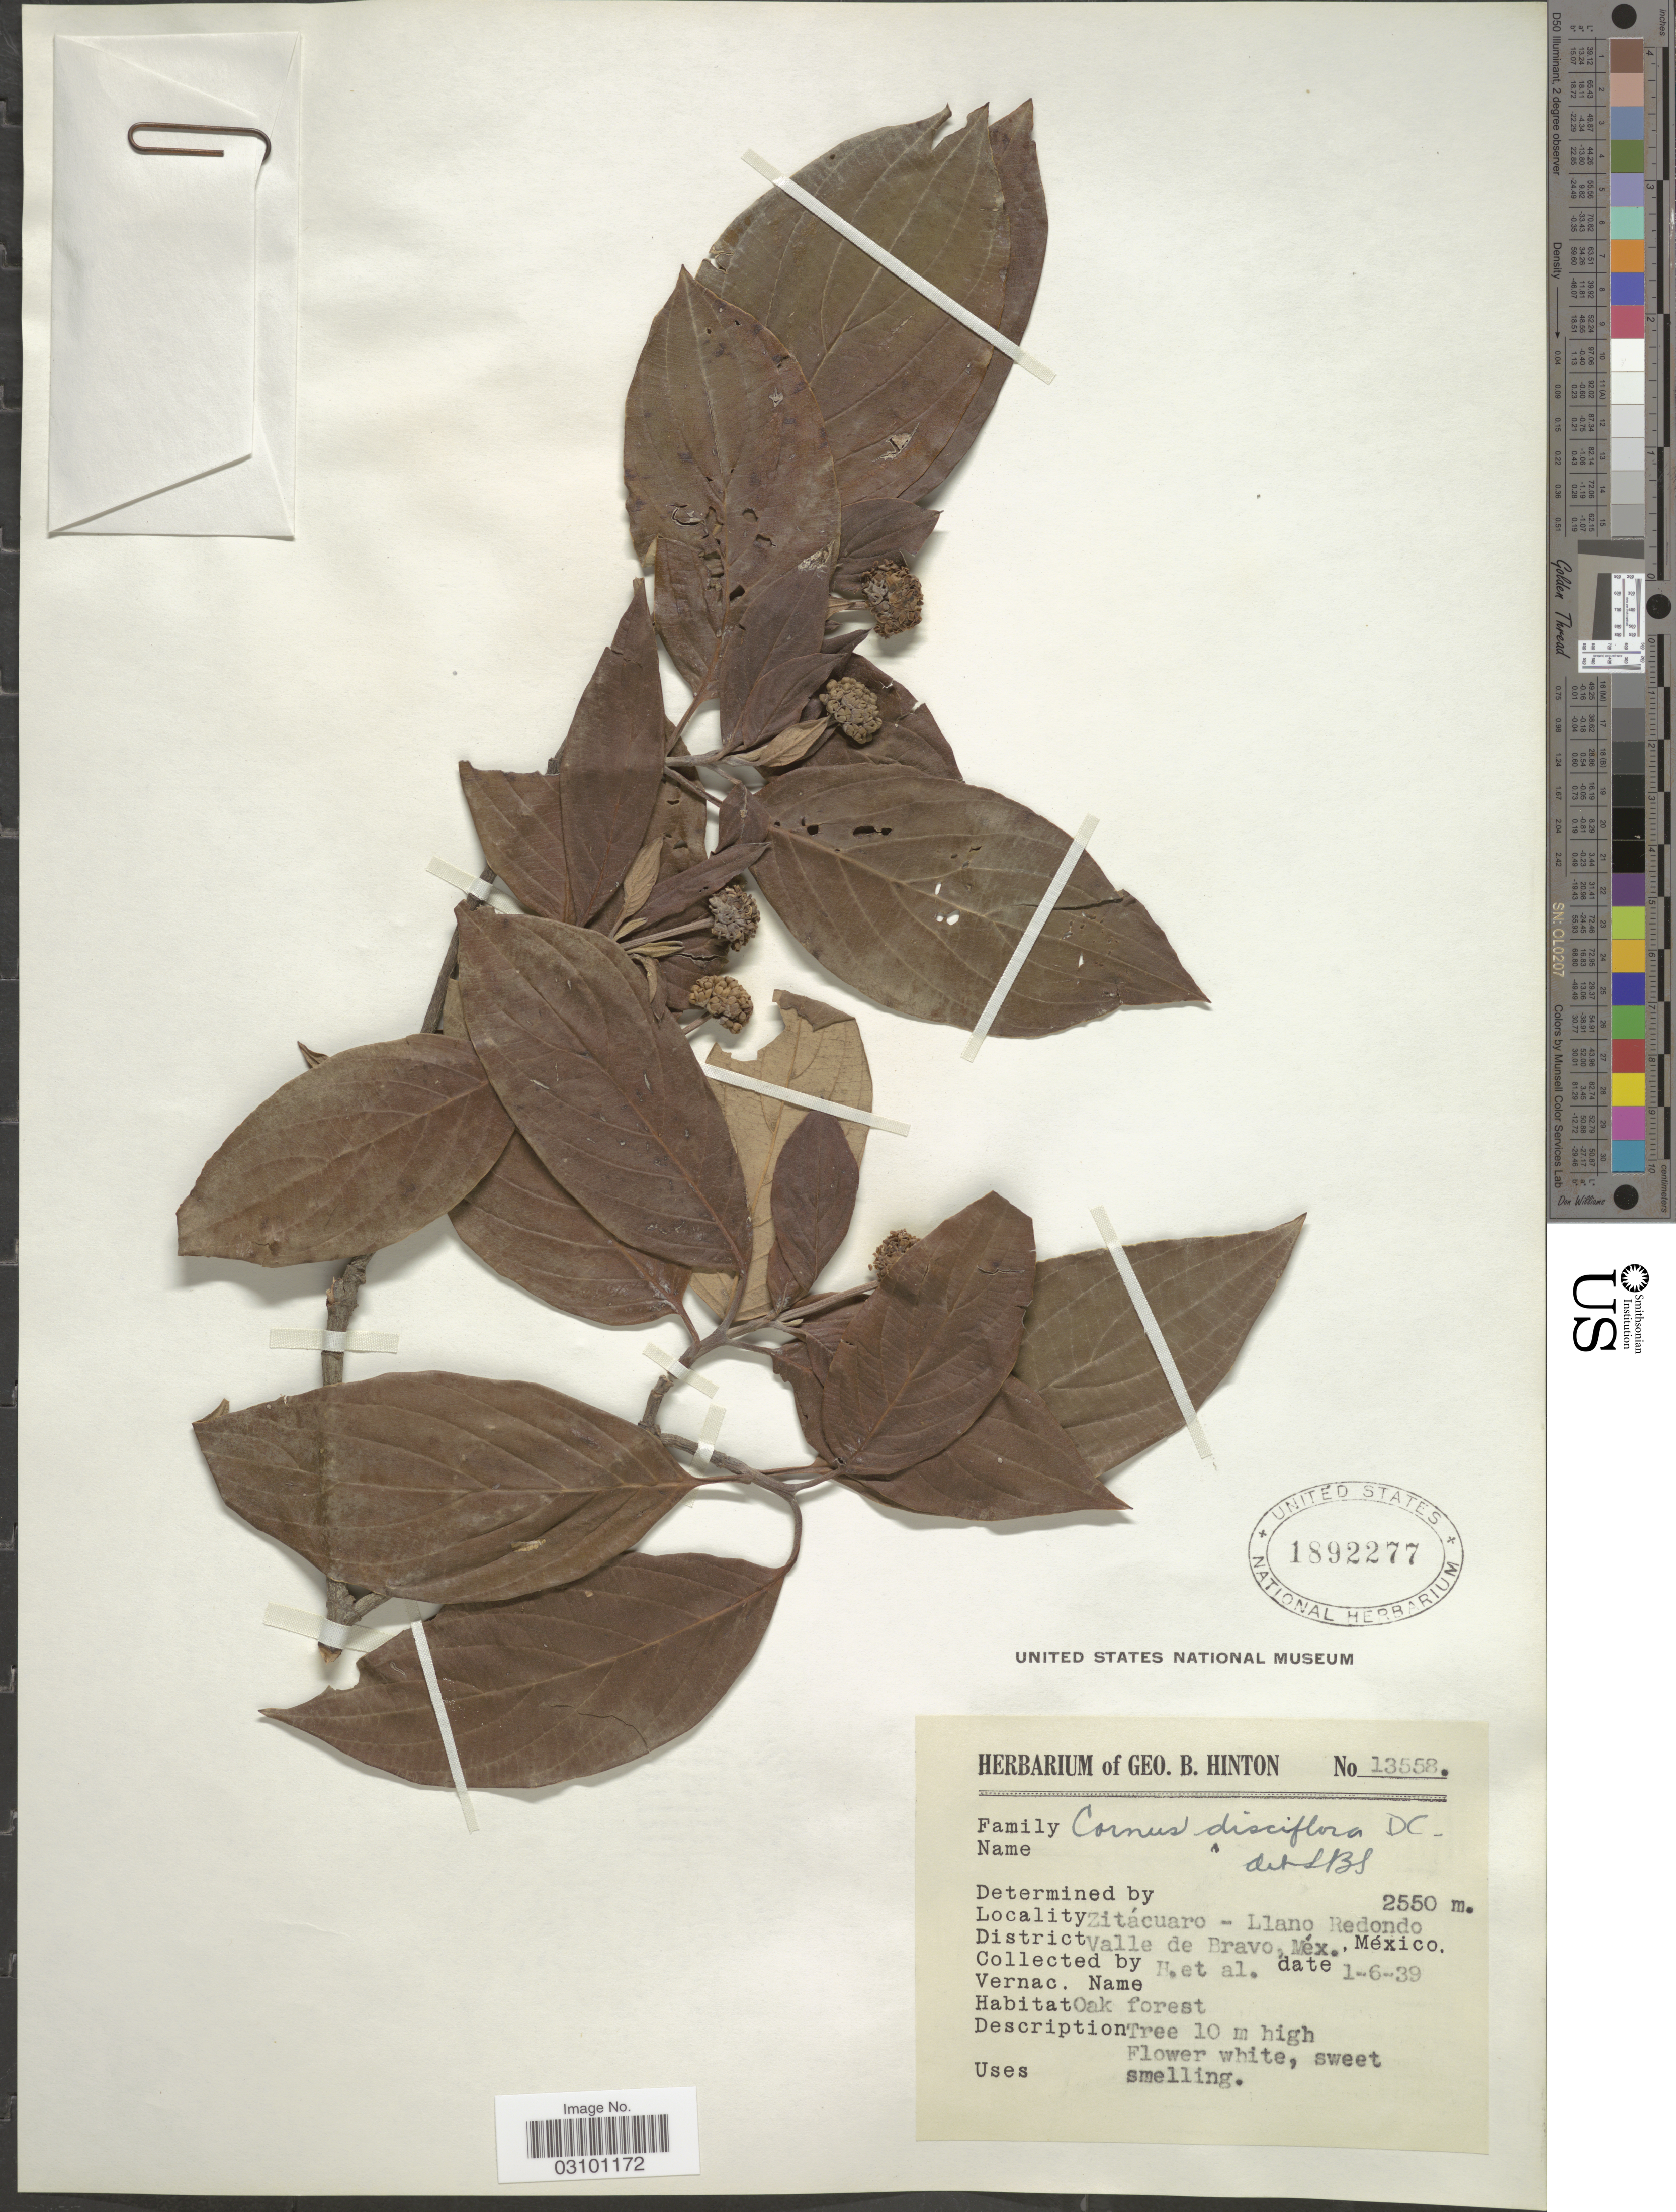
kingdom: Plantae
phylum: Tracheophyta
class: Magnoliopsida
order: Cornales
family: Cornaceae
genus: Cornus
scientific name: Cornus disciflora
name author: Moc. & Sessé ex DC.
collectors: G. B. Hinton & et al.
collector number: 13558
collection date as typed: Transcribed d/m/y: 1/6/39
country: Mexico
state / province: México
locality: Zitácuaro - Llano Redondo. District Valle de Bravo.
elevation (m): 2550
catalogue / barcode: US 1892277